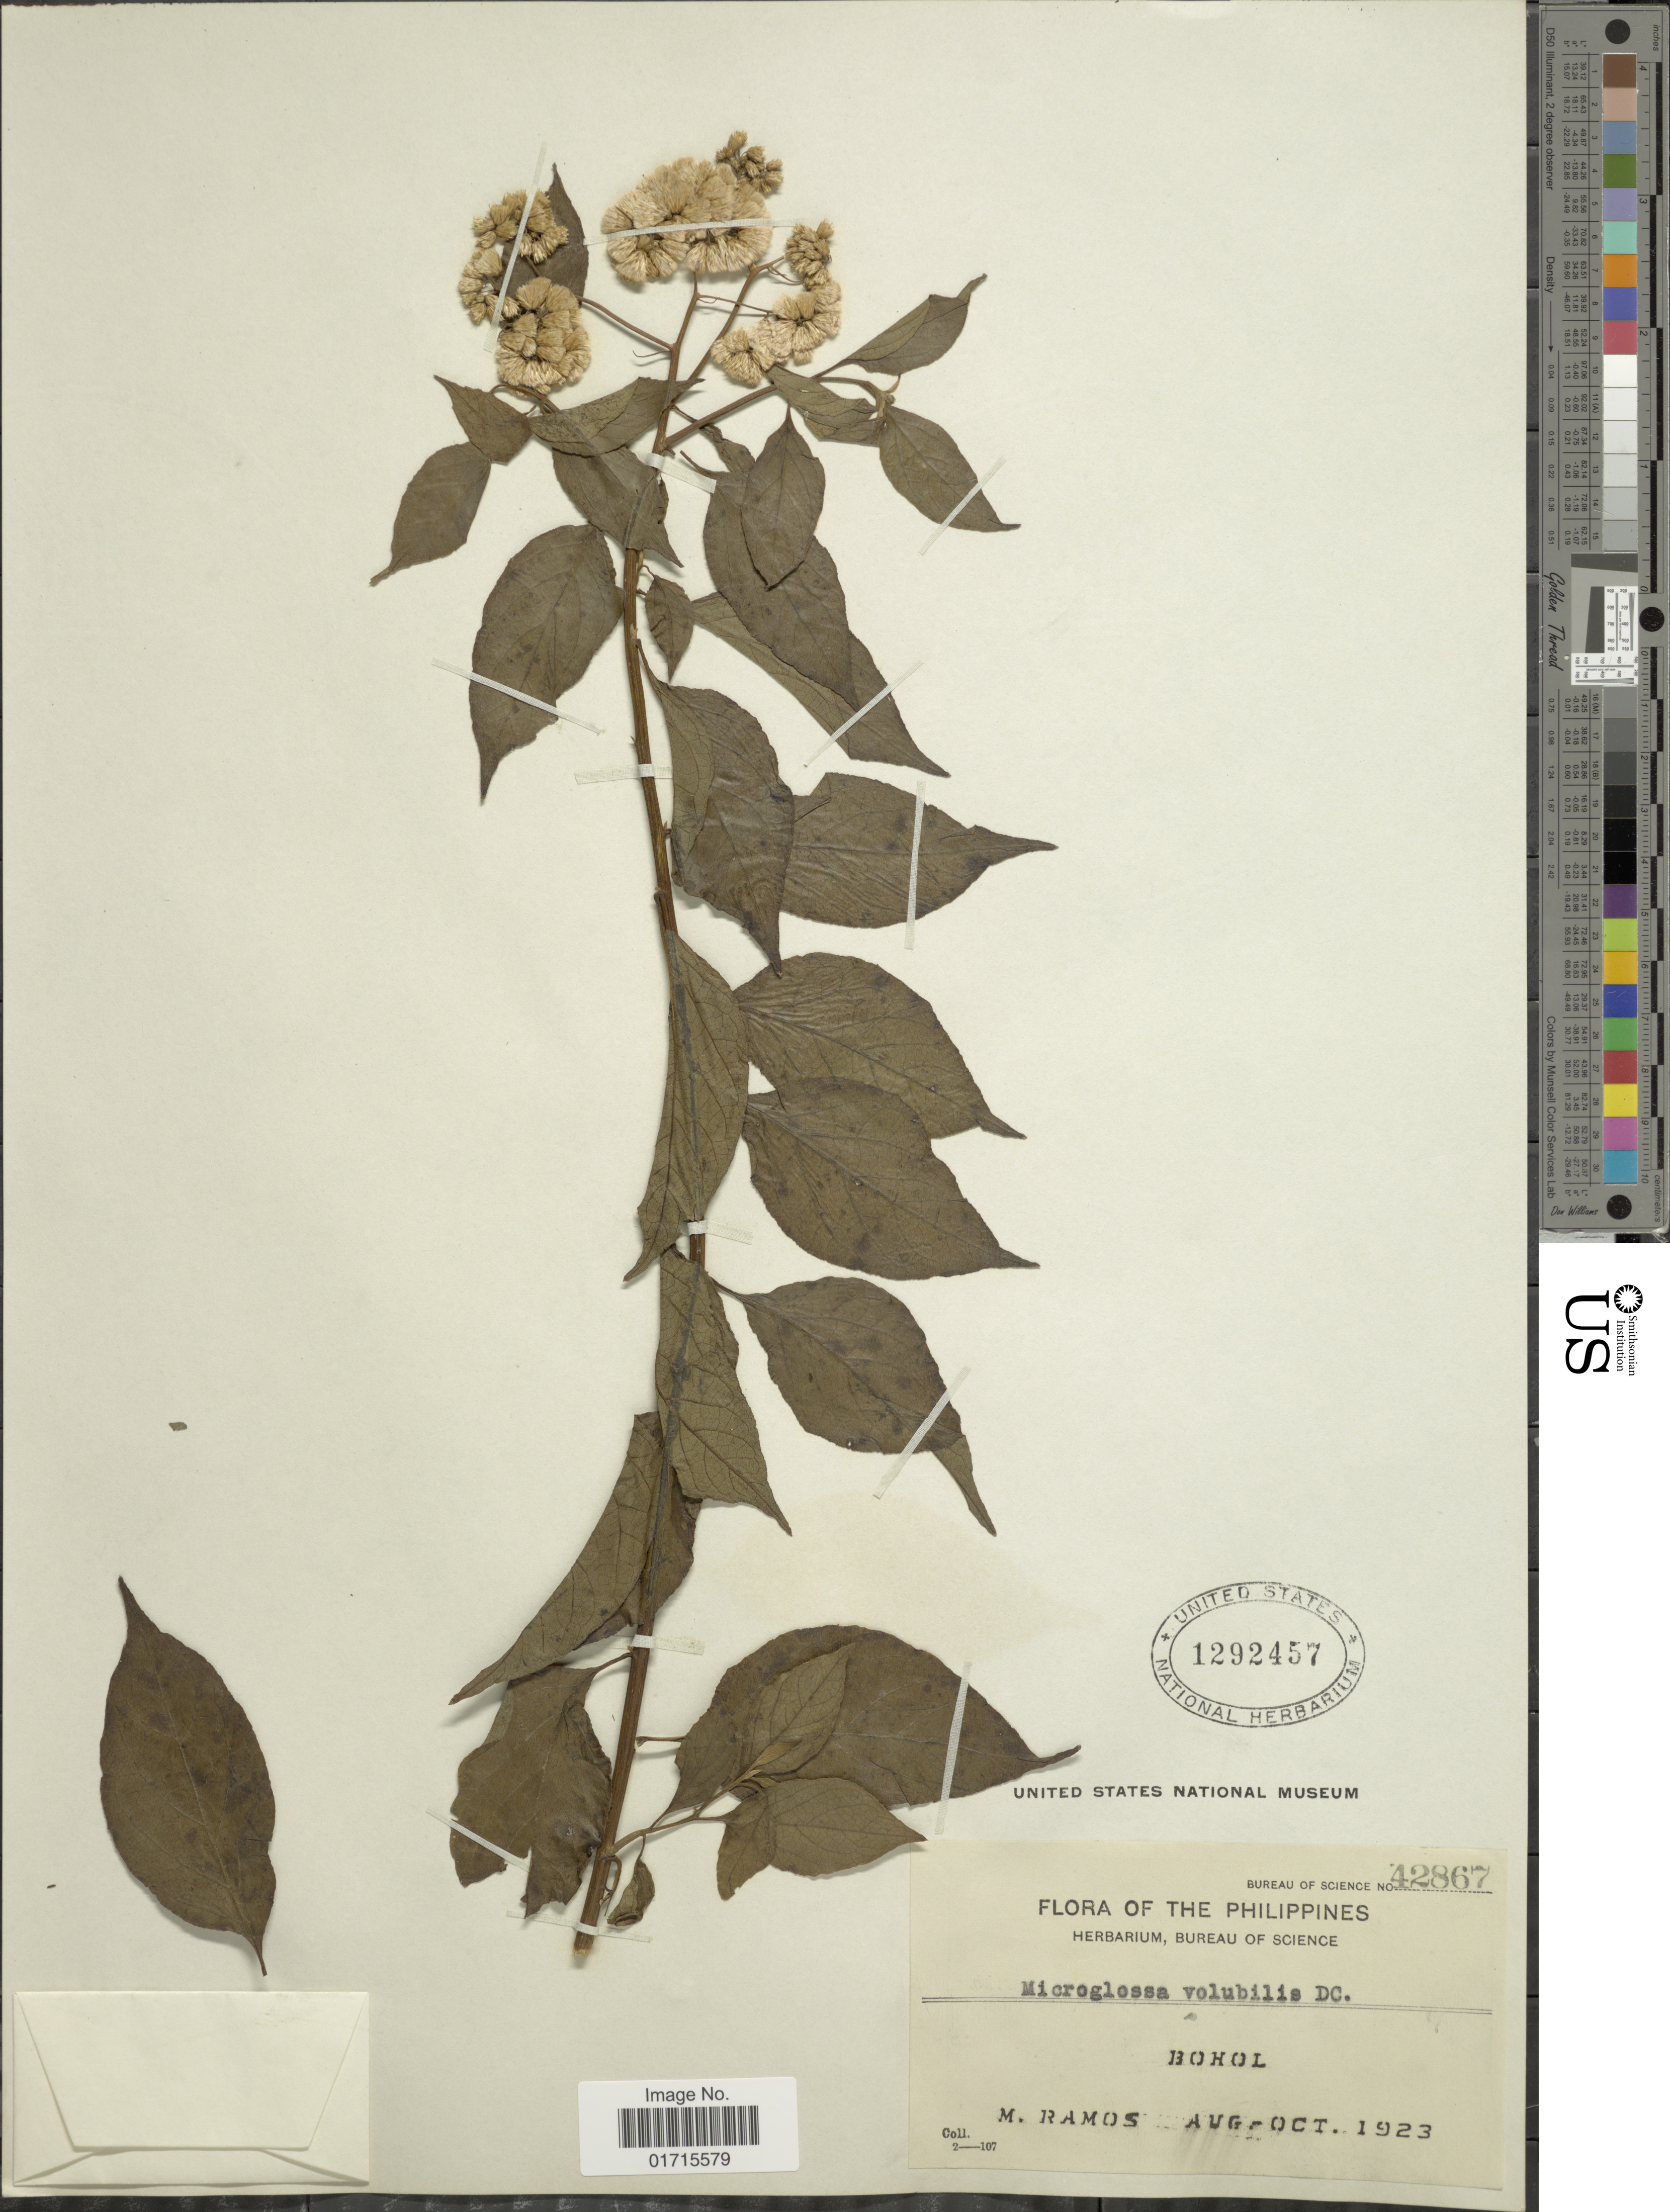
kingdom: Plantae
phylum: Tracheophyta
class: Magnoliopsida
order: Asterales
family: Asteraceae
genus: Microglossa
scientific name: Microglossa volubilis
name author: DC.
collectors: M. Ramos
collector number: Bureau of Science 42867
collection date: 1923-08/1923-10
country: Philippines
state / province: Central Visayas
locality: Bohol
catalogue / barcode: US 1292457